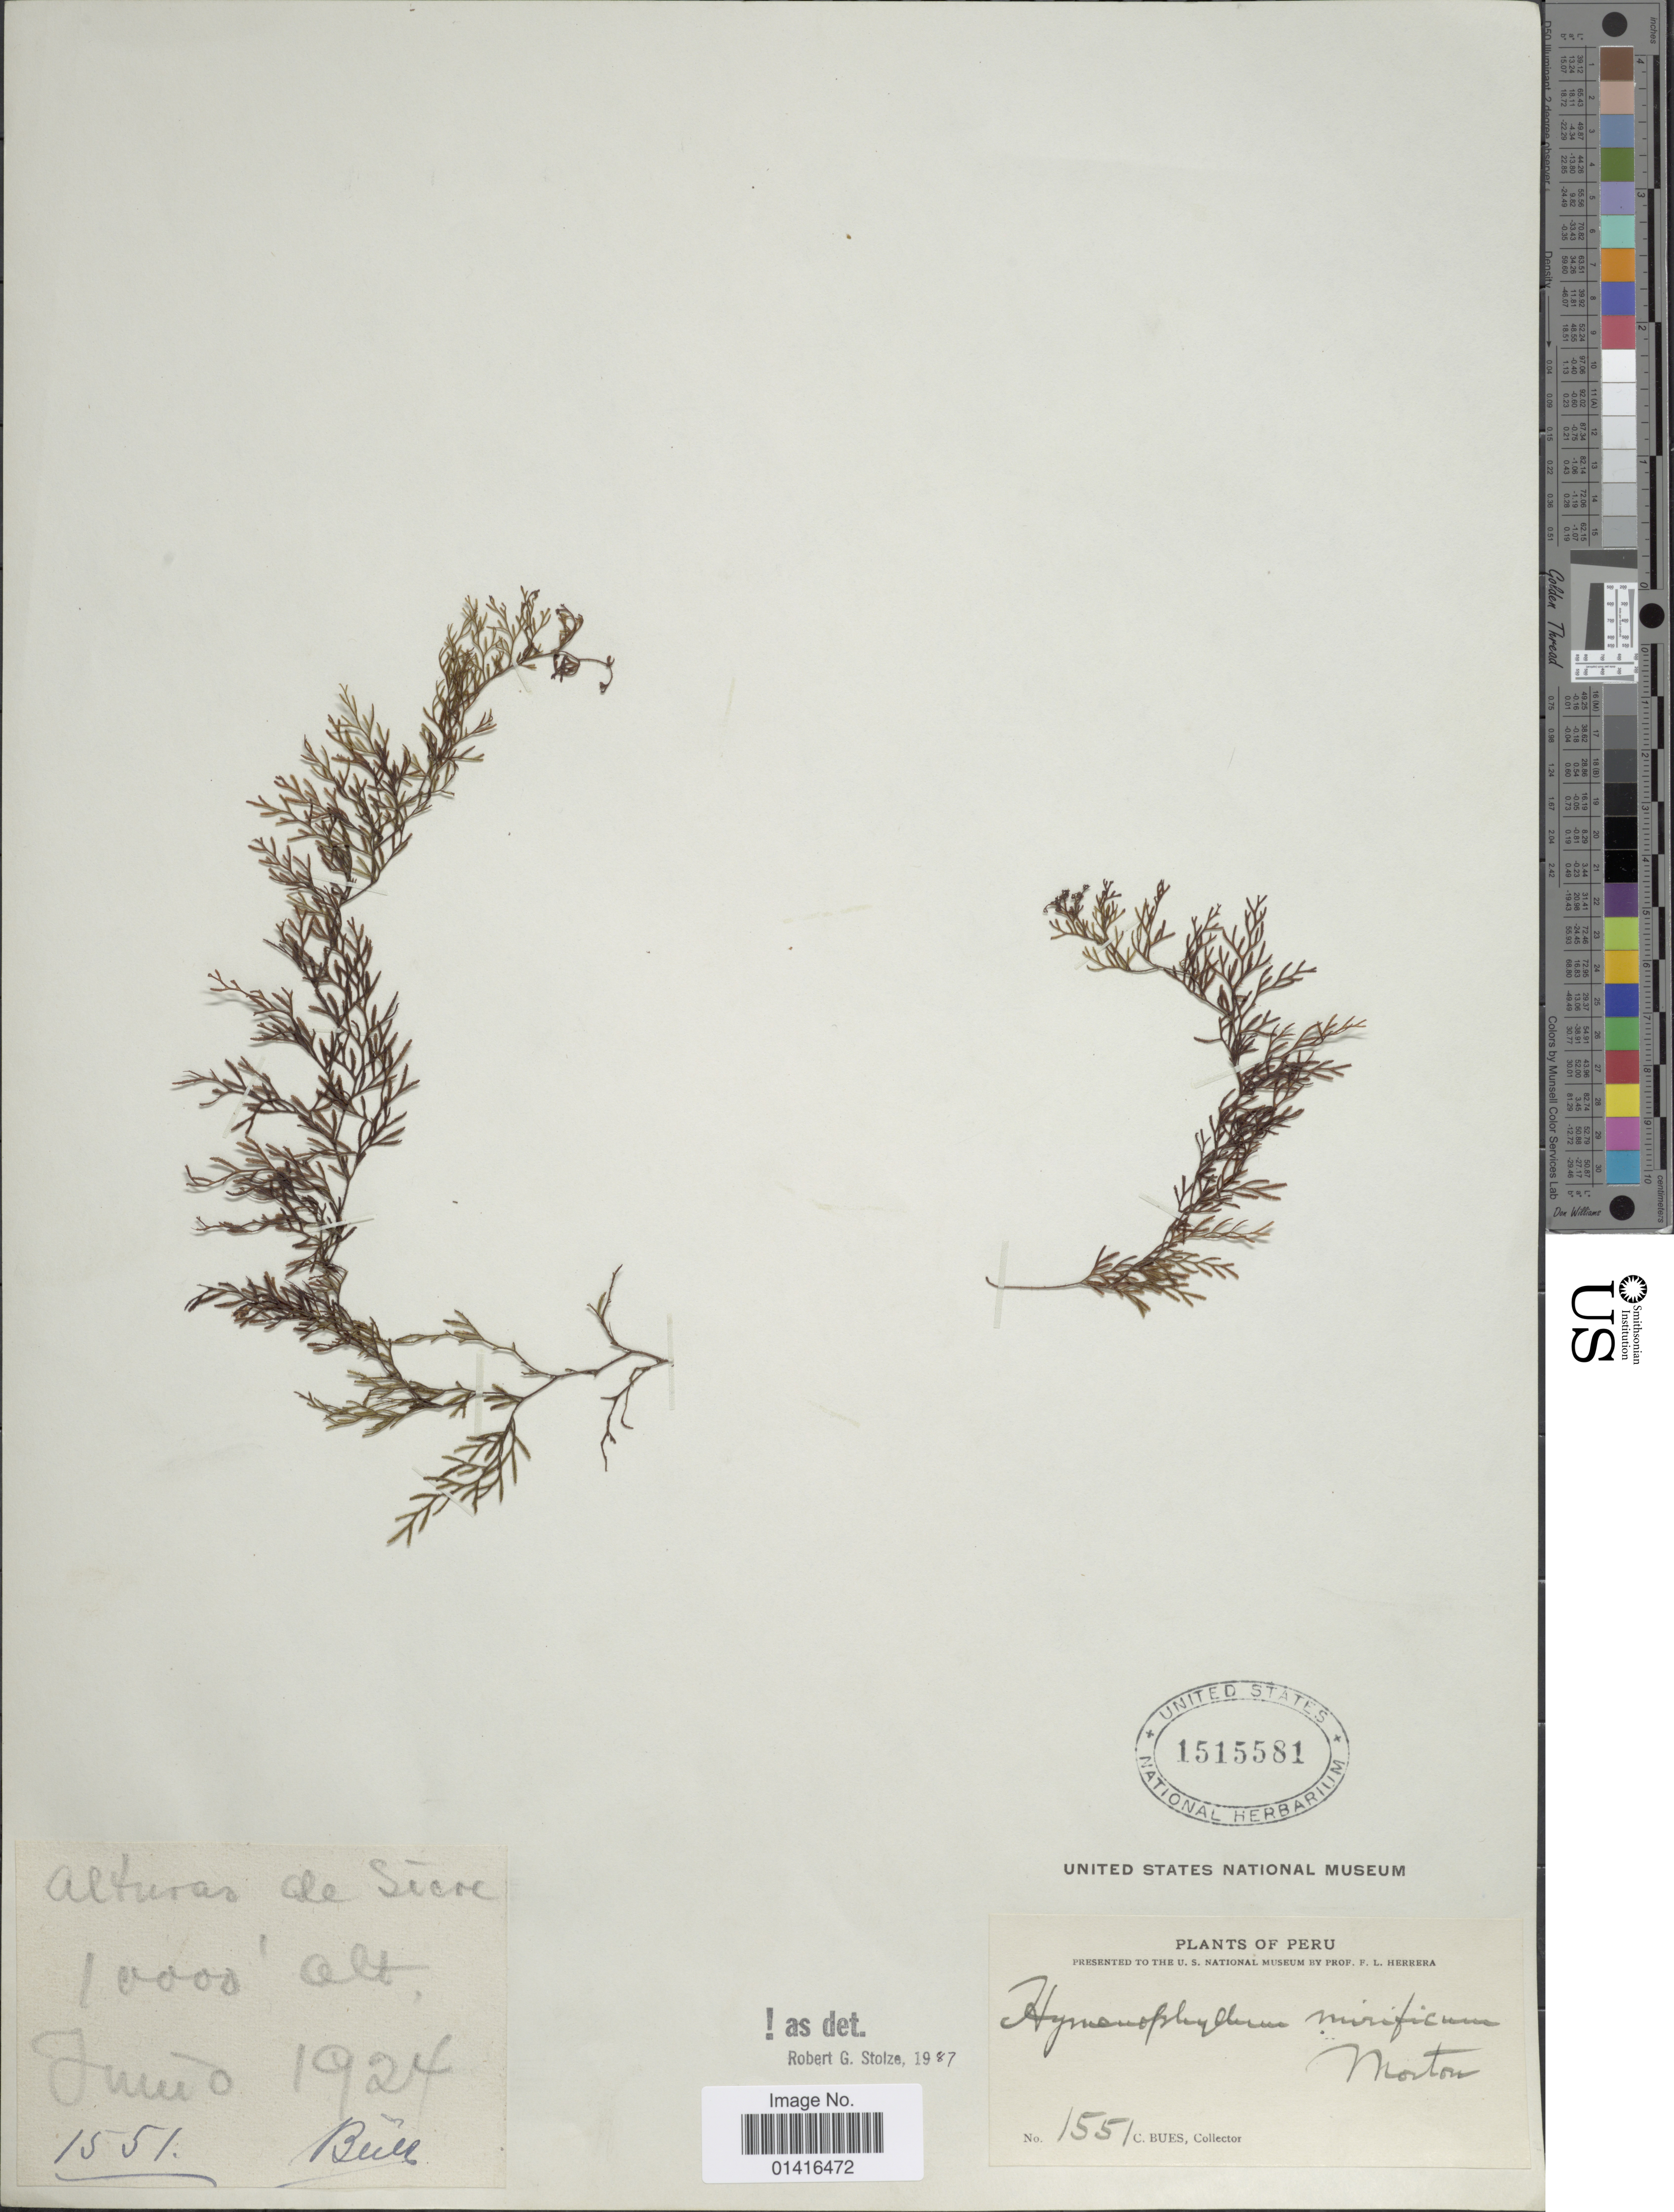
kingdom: Plantae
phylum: Tracheophyta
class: Polypodiopsida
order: Hymenophyllales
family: Hymenophyllaceae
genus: Hymenophyllum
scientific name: Hymenophyllum mirificum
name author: C.V. Morton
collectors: C. Bues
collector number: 1551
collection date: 1924-06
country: Peru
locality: Alturas de Sicre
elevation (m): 3048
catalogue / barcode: US 1515581